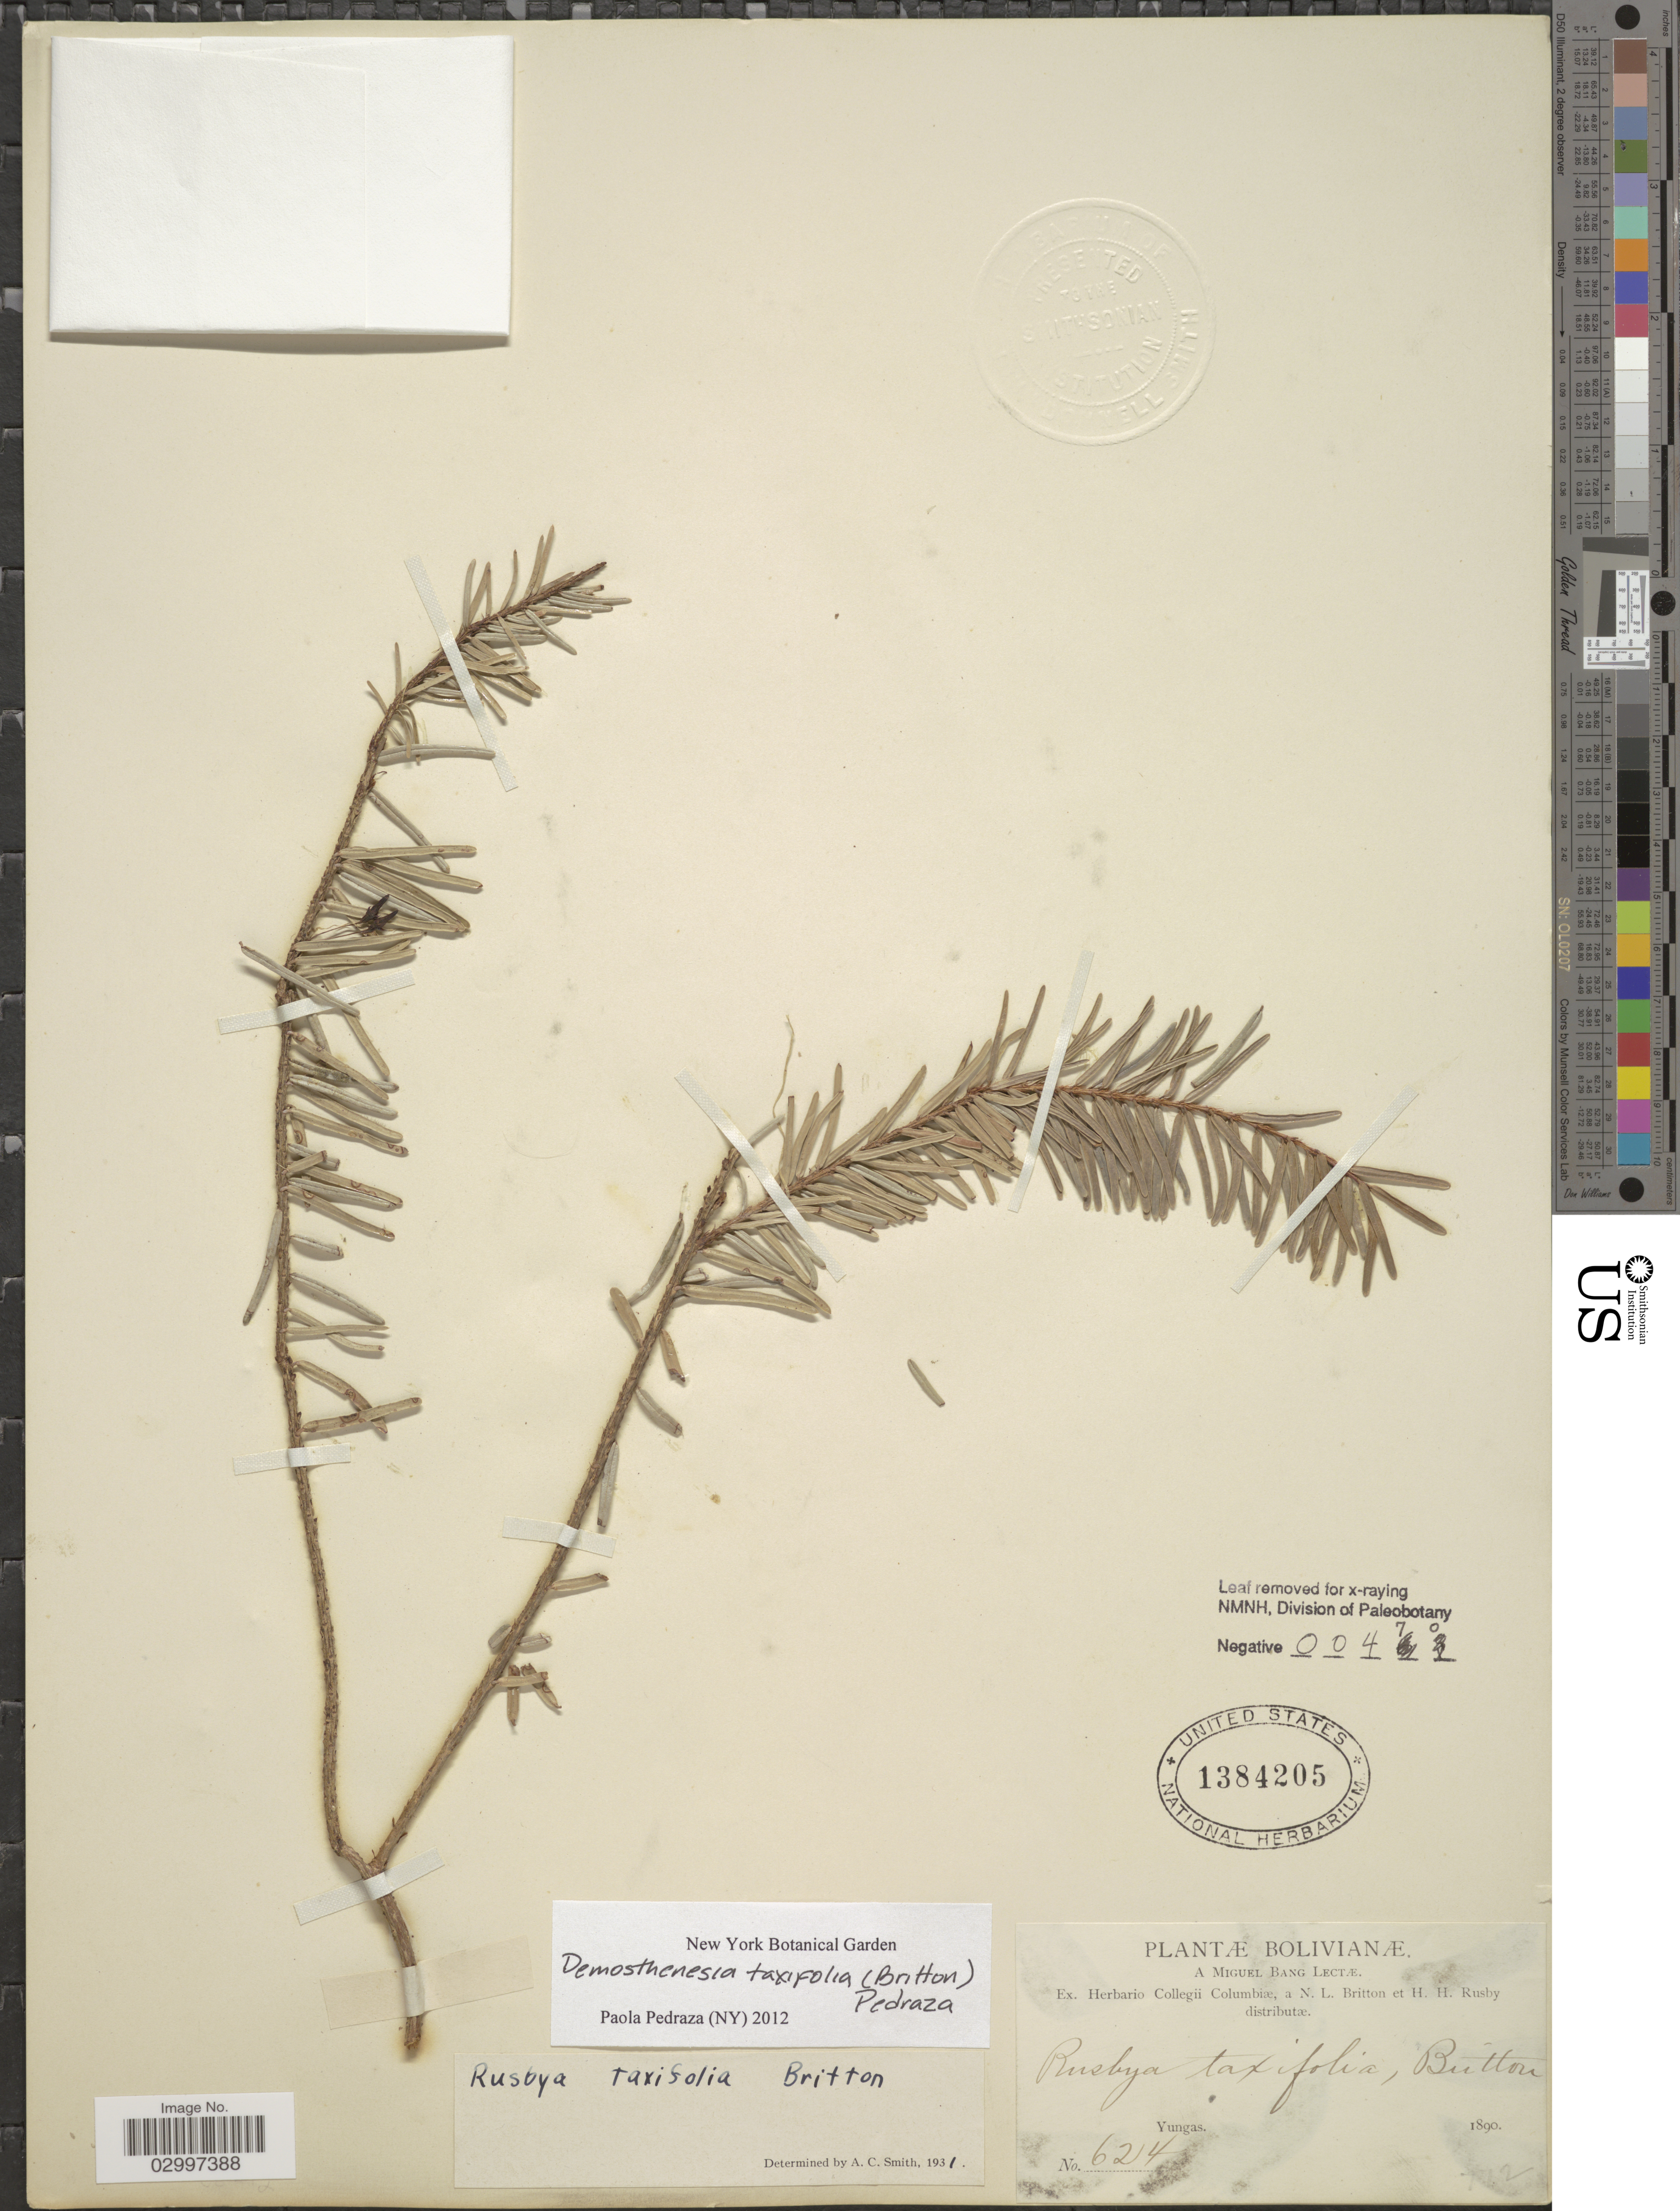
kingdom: Plantae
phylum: Tracheophyta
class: Magnoliopsida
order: Ericales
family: Ericaceae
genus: Rusbya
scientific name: Rusbya taxifolia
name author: Britton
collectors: M. Bang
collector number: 624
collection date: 1890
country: Bolivia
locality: Yungas.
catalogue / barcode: US 1384205